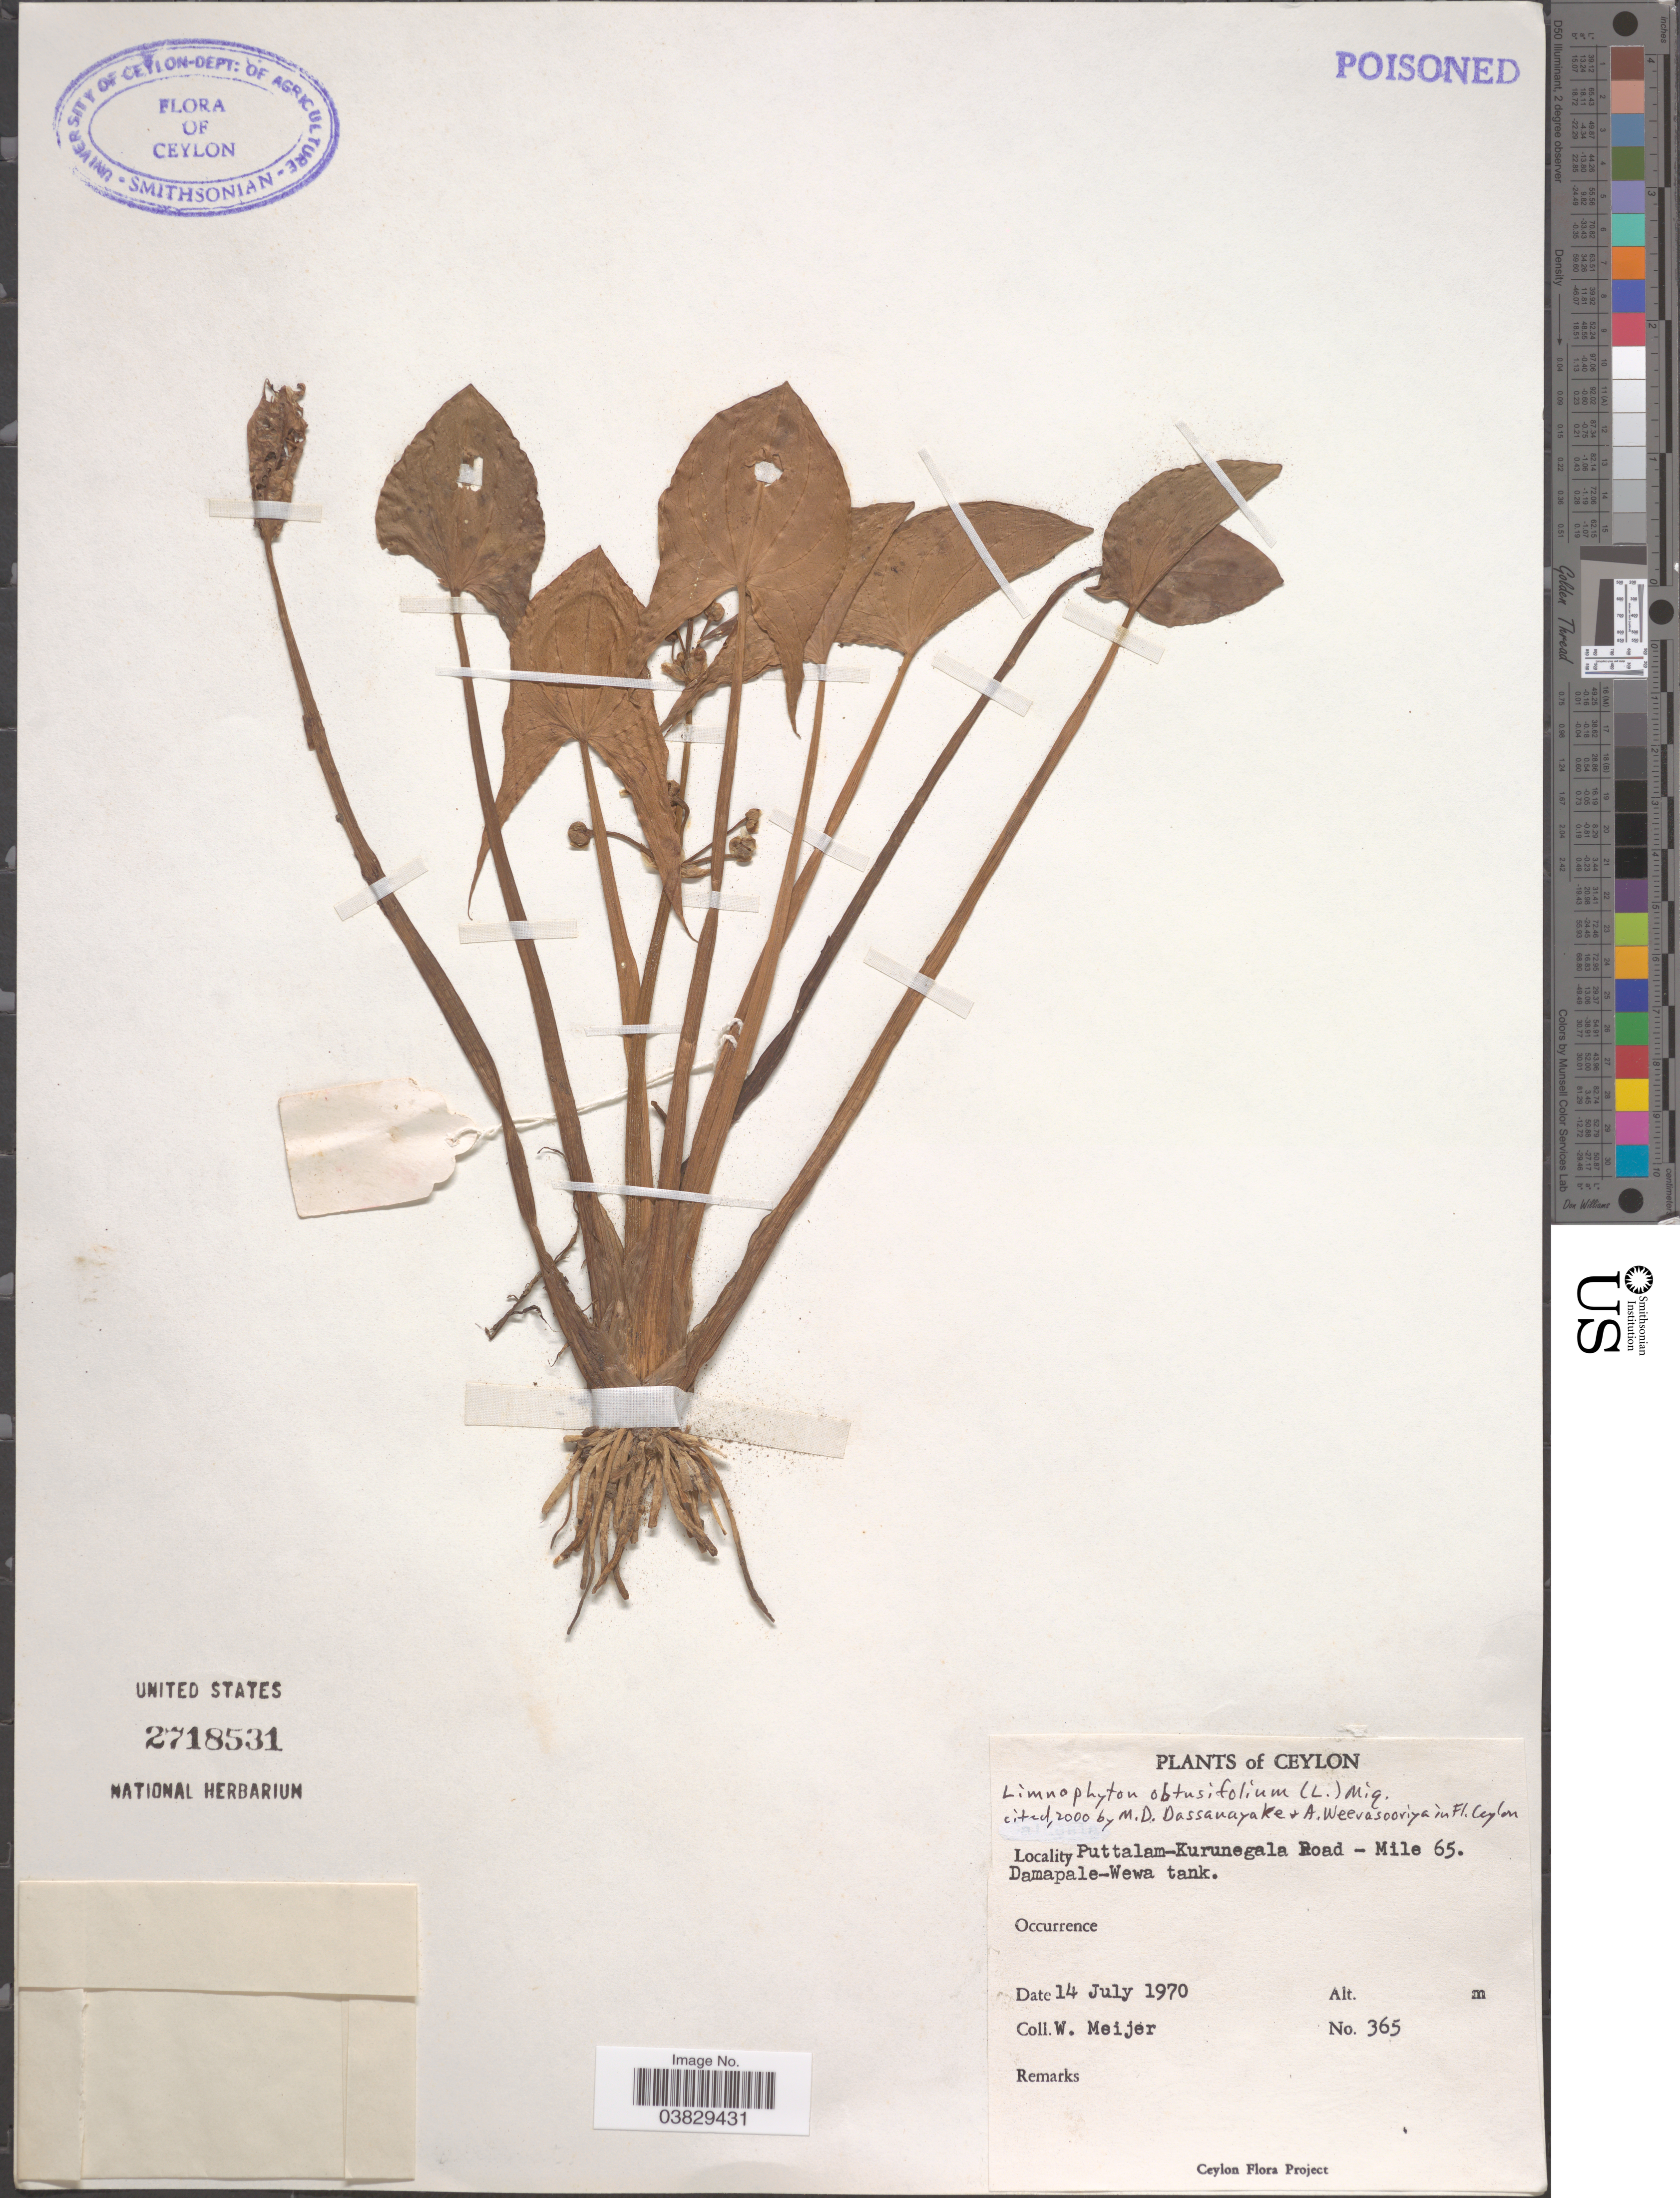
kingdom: Plantae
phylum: Tracheophyta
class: Liliopsida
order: Alismatales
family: Alismataceae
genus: Limnophyton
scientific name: Limnophyton obtusifolium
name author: (L.) Miq.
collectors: W. Meijer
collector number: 365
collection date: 1970-07-14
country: Sri Lanka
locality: Ceylon. Puttalam-Kurunegala Road - Mile 65. Damapale-Wewa tank.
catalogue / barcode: US 2718531